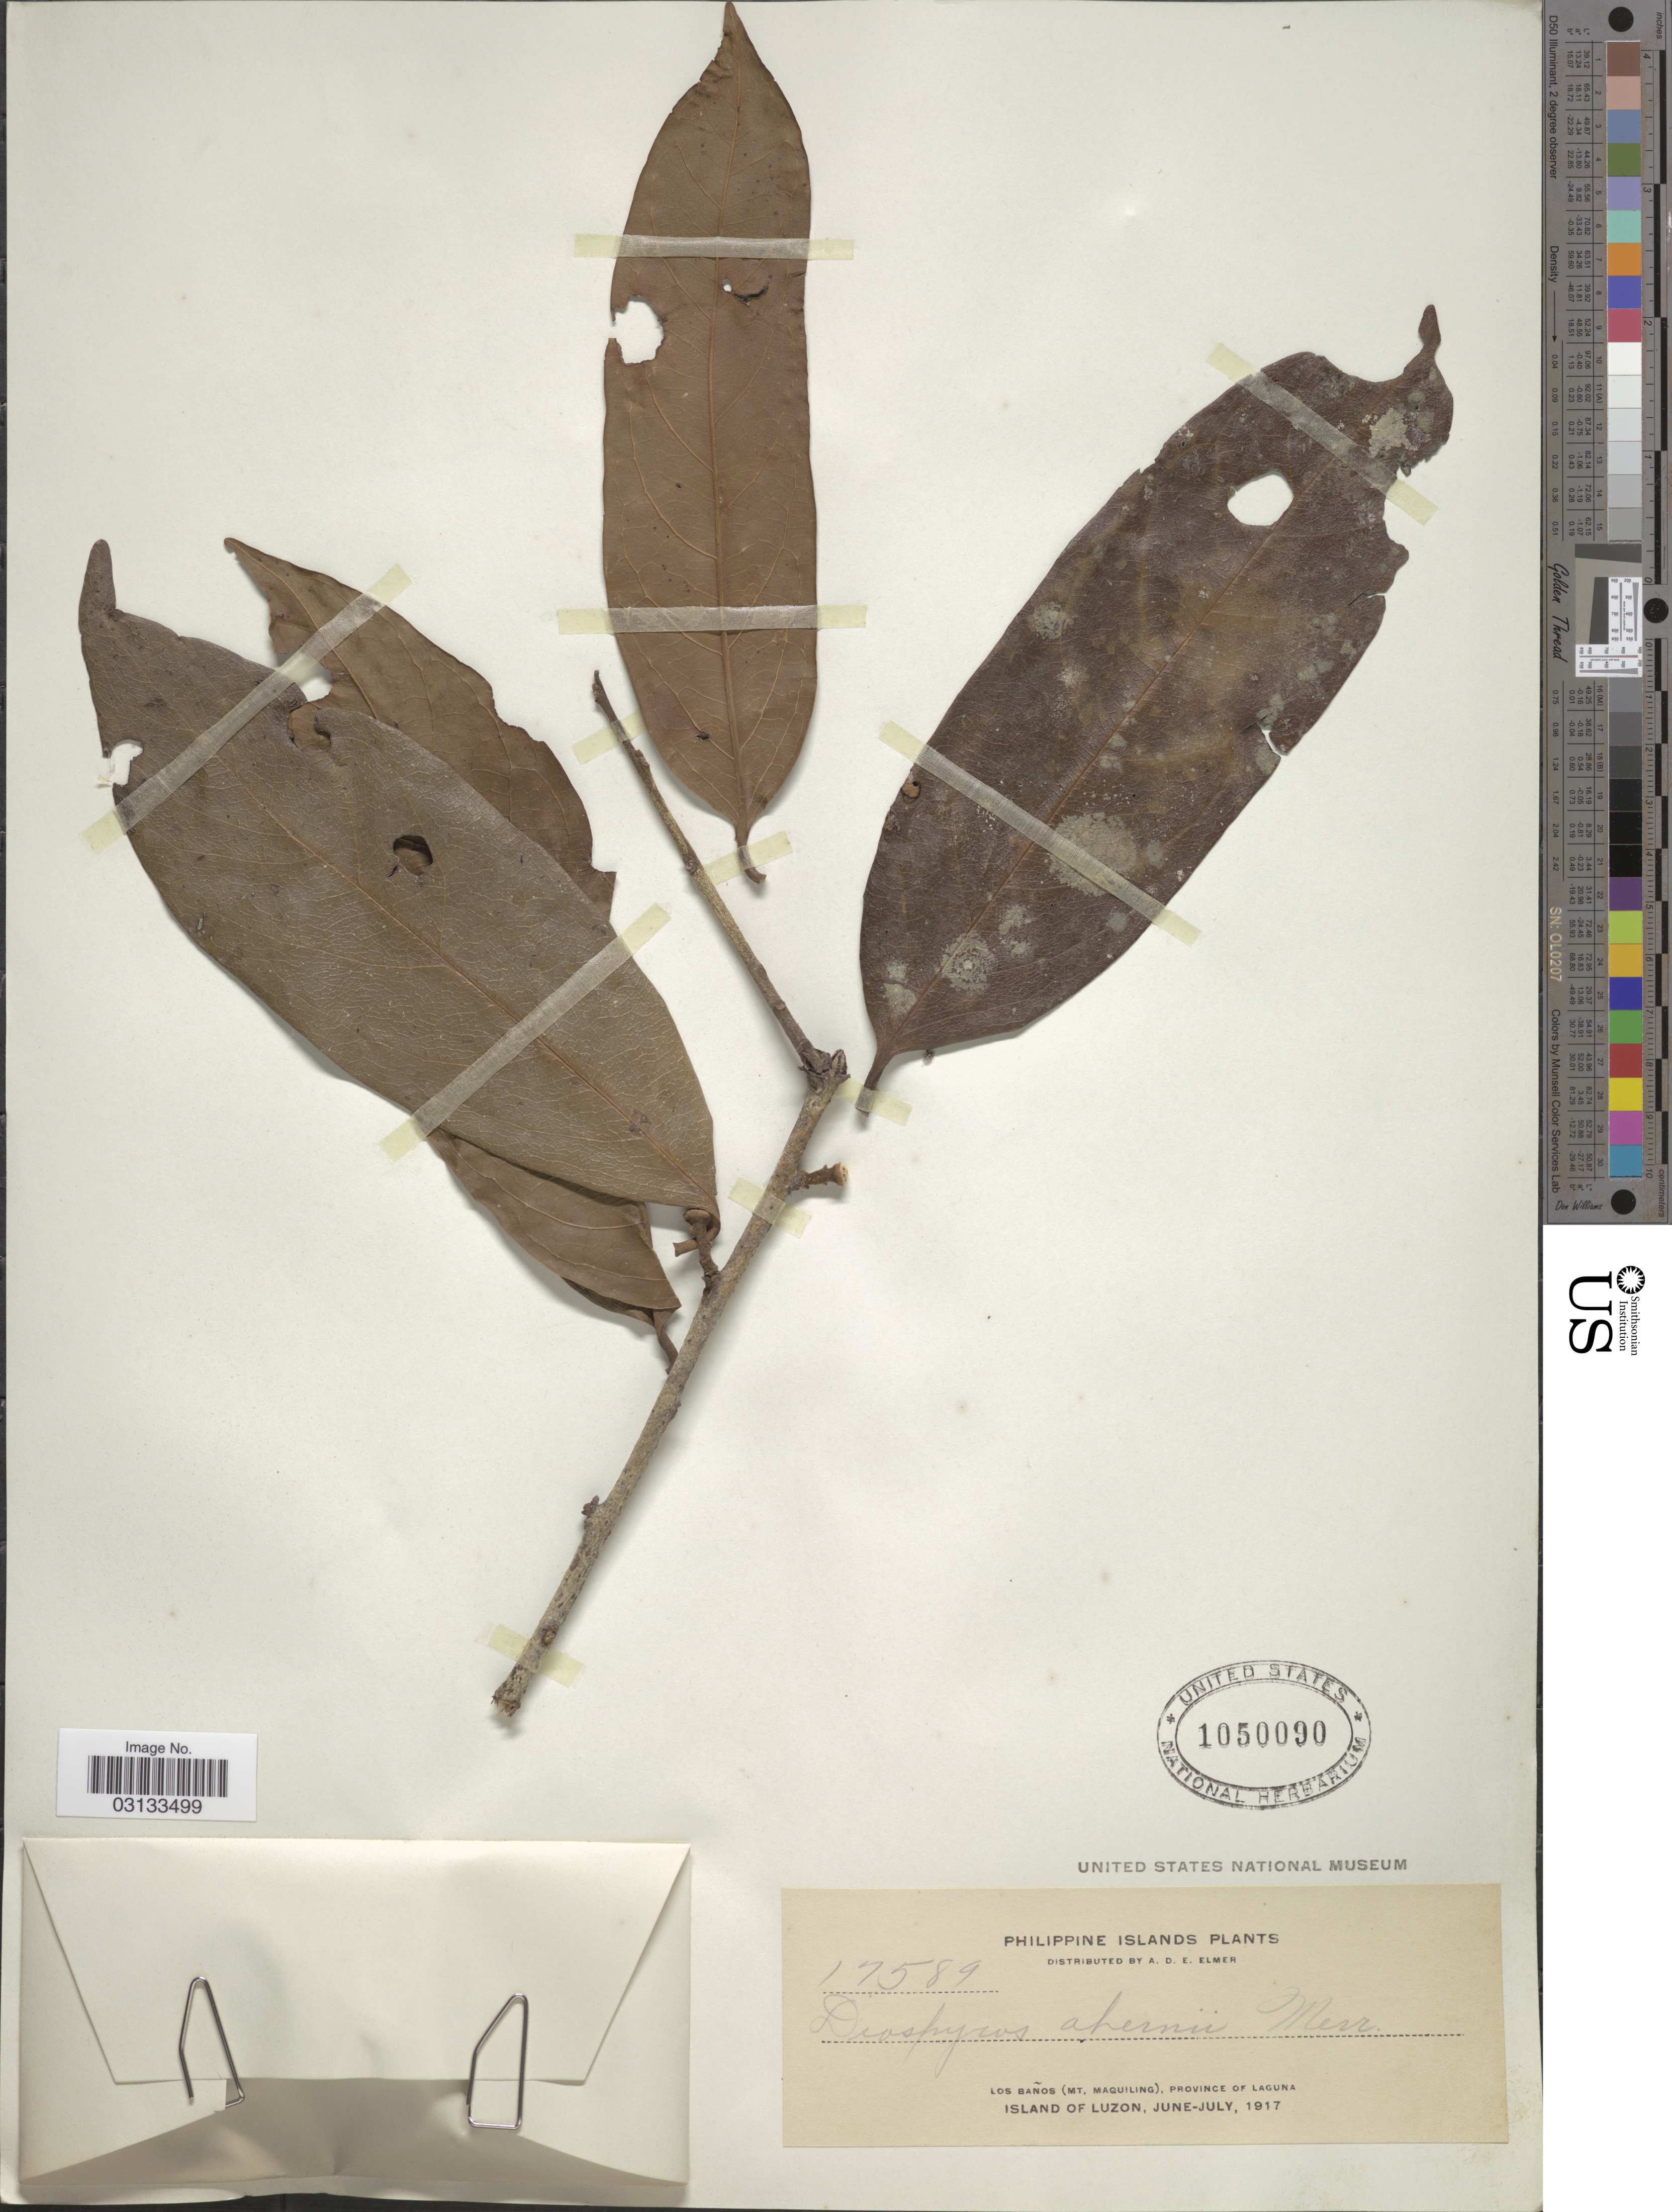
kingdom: Plantae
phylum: Tracheophyta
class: Magnoliopsida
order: Ericales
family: Ebenaceae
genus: Diospyros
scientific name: Diospyros ahernii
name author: Merr.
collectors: A. D. E. Elmer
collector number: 17589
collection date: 1917-06/1917-07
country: Philippines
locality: Los Baños (Mt. Maquiling), Province of Laguna, Island of Luzon.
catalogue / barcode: US 1050090